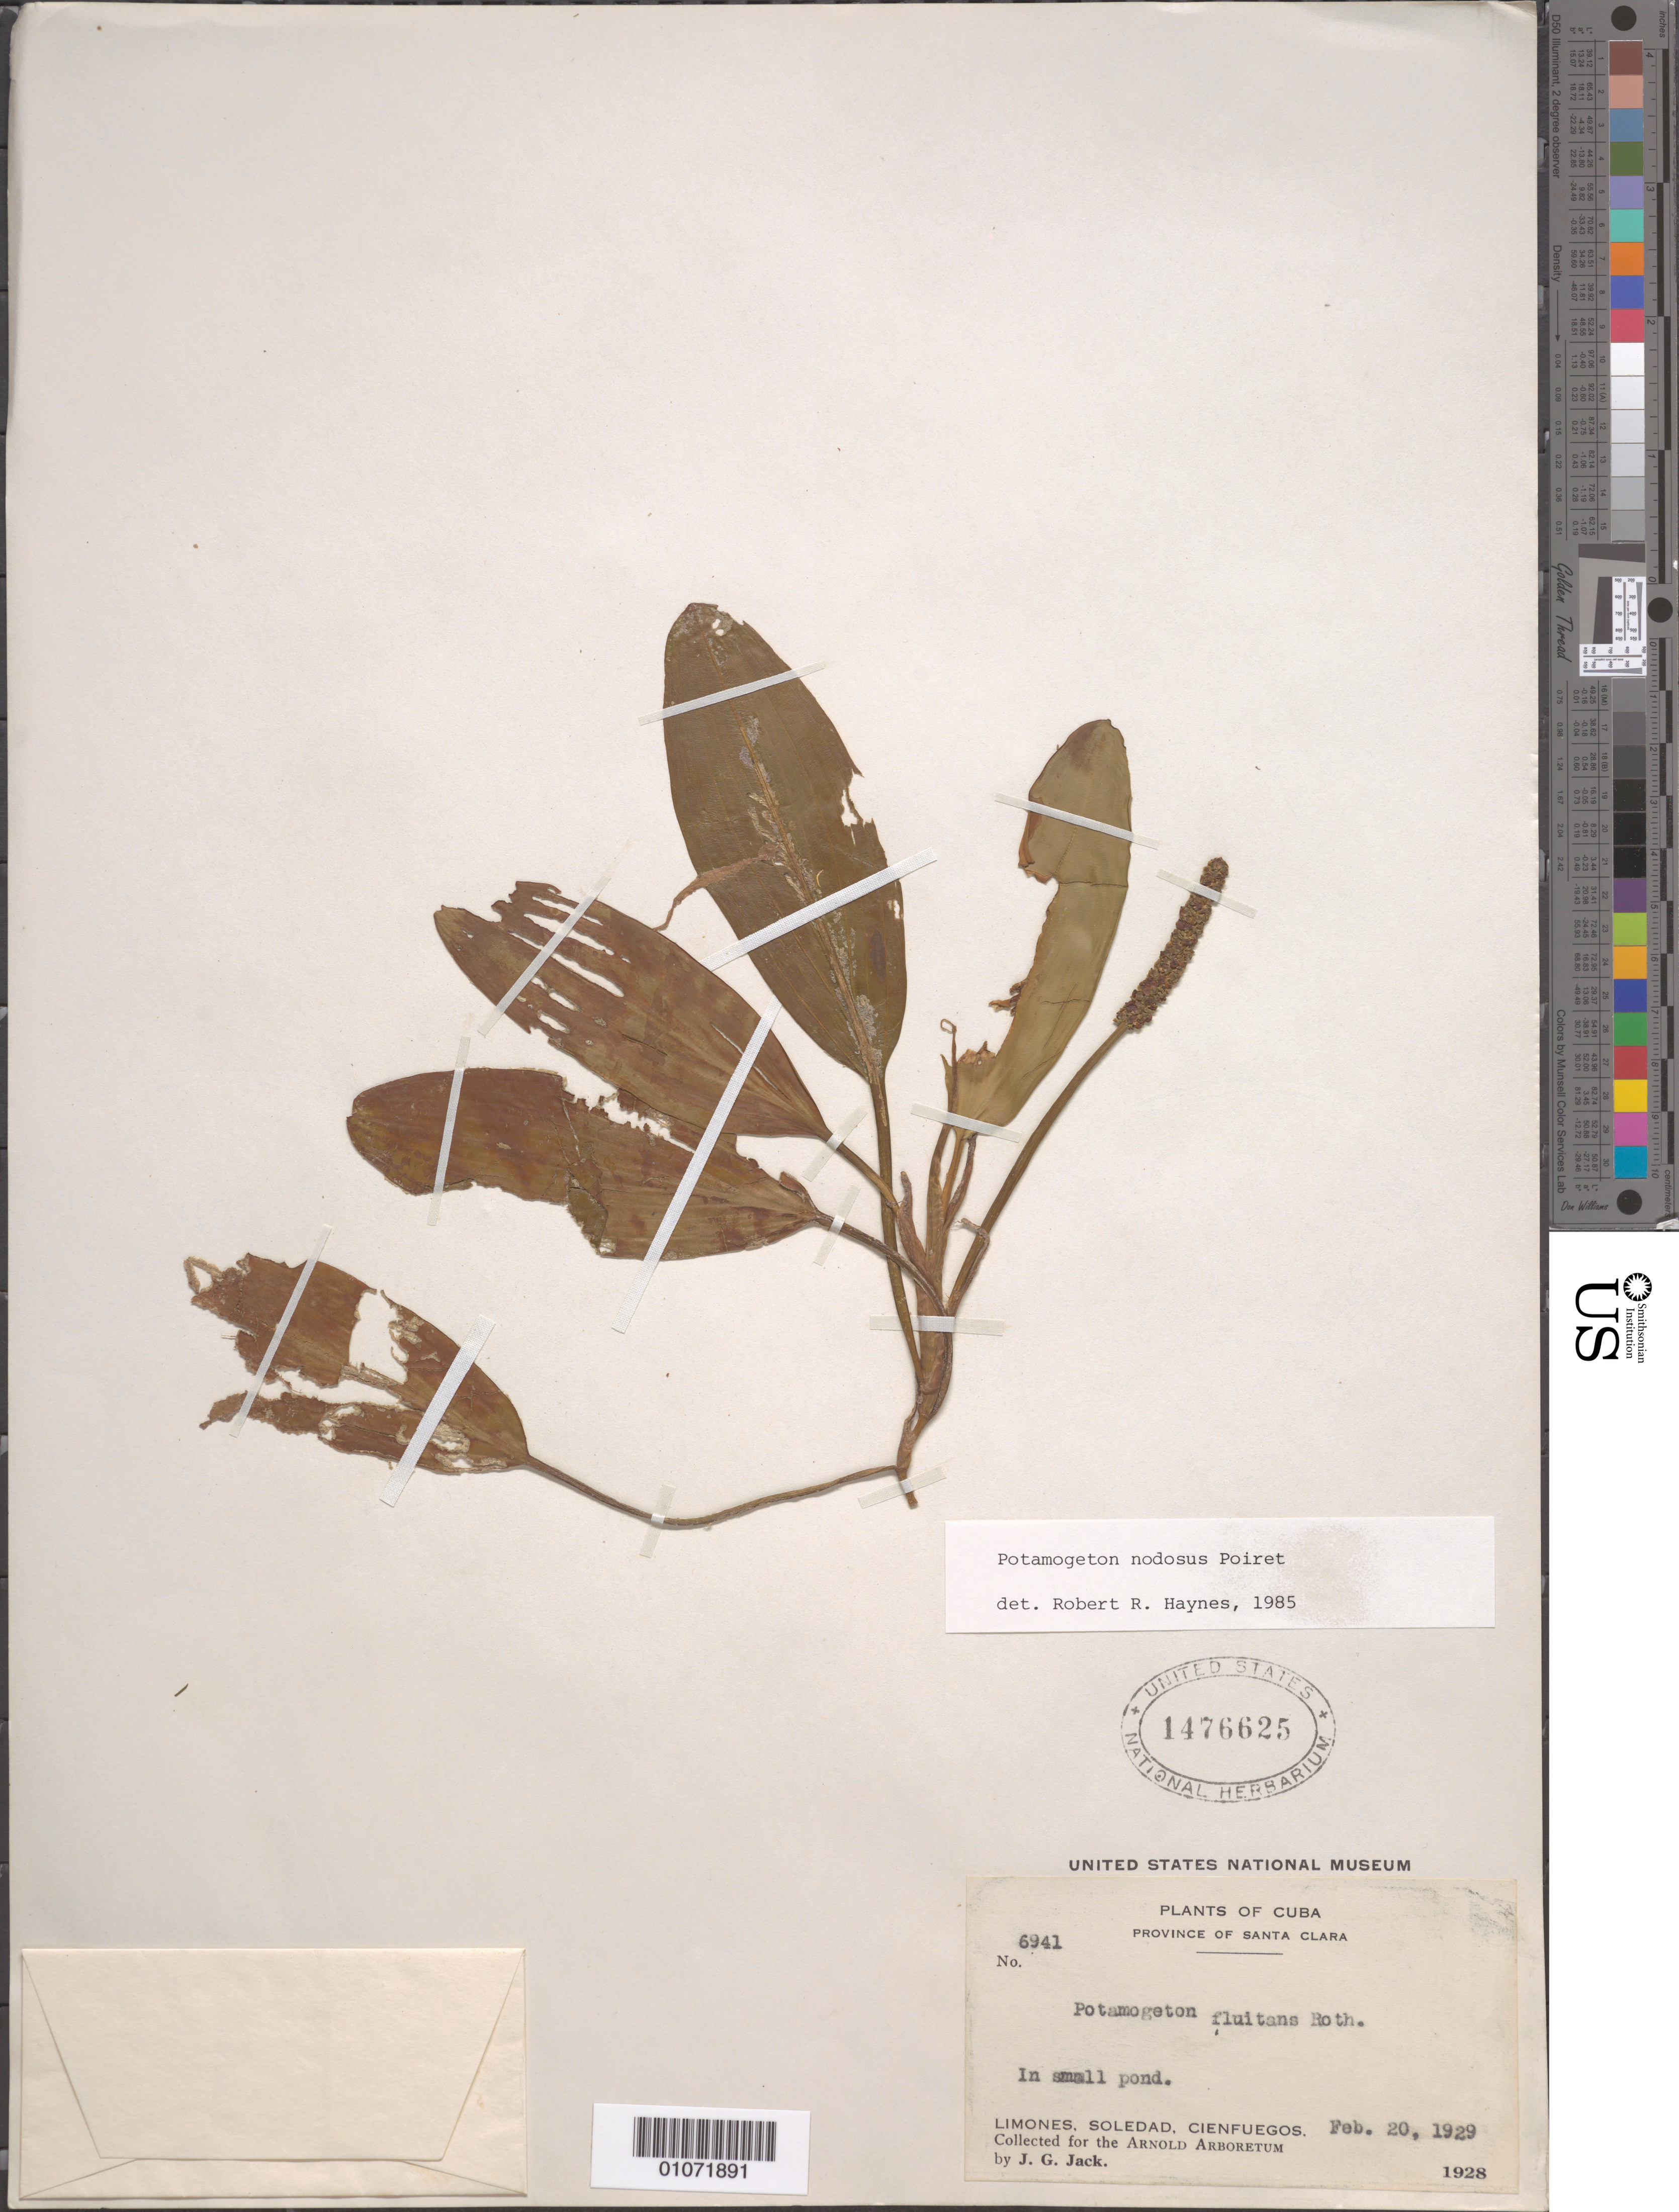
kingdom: Plantae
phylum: Tracheophyta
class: Liliopsida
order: Alismatales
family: Potamogetonaceae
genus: Potamogeton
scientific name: Potamogeton nodosus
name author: Poir.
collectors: J. G. Jack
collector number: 6941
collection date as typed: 20 Feb 1929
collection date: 1929-02-20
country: Cuba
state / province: Las Villas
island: Cuba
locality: Limones, Solidad, Cienfuegos Collected for the Arnold Arboretum In small pond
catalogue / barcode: US 1476625